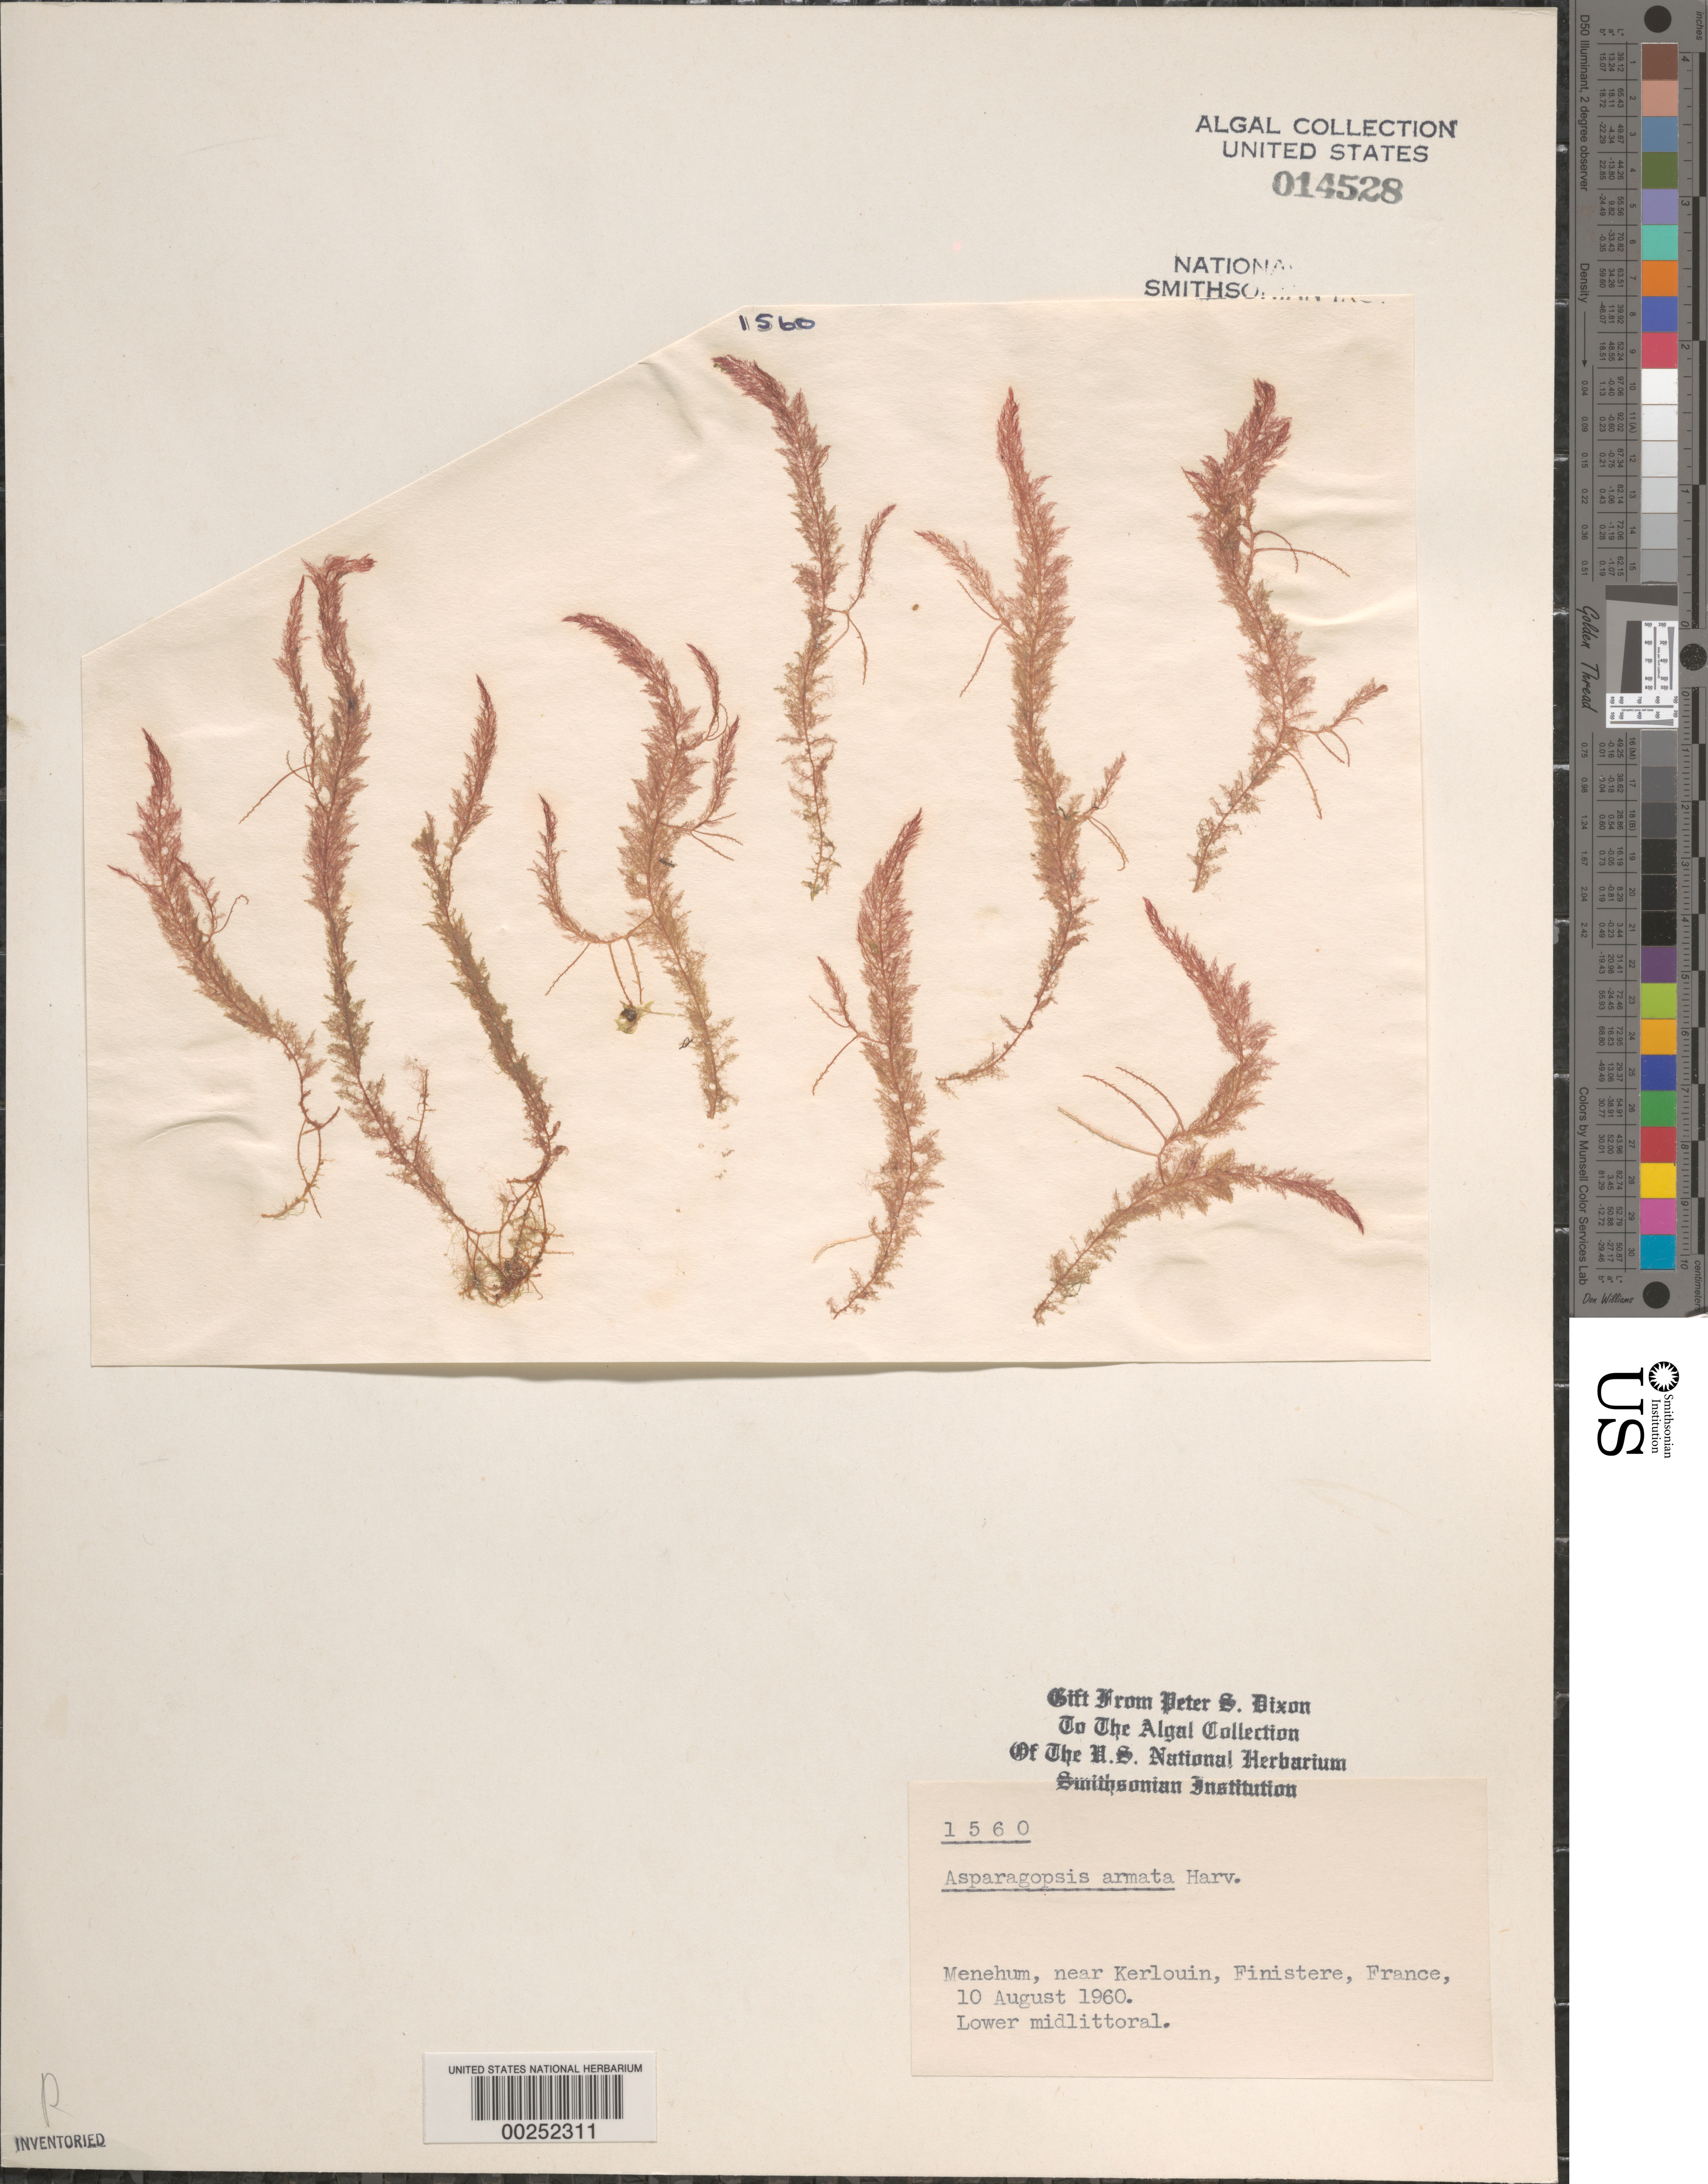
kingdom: Plantae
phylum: Rhodophyta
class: Florideophyceae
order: Bonnemaisoniales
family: Bonnemaisoniaceae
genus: Asparagopsis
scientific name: Asparagopsis armata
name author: Harv.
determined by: Dixon, P. S.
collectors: P. S. Dixon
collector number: PSD 1560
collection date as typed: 10 Aug 1960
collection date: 1960-08-10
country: France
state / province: Bretagne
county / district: Finistère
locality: Menehum, near Kerlouin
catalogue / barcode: US 14528